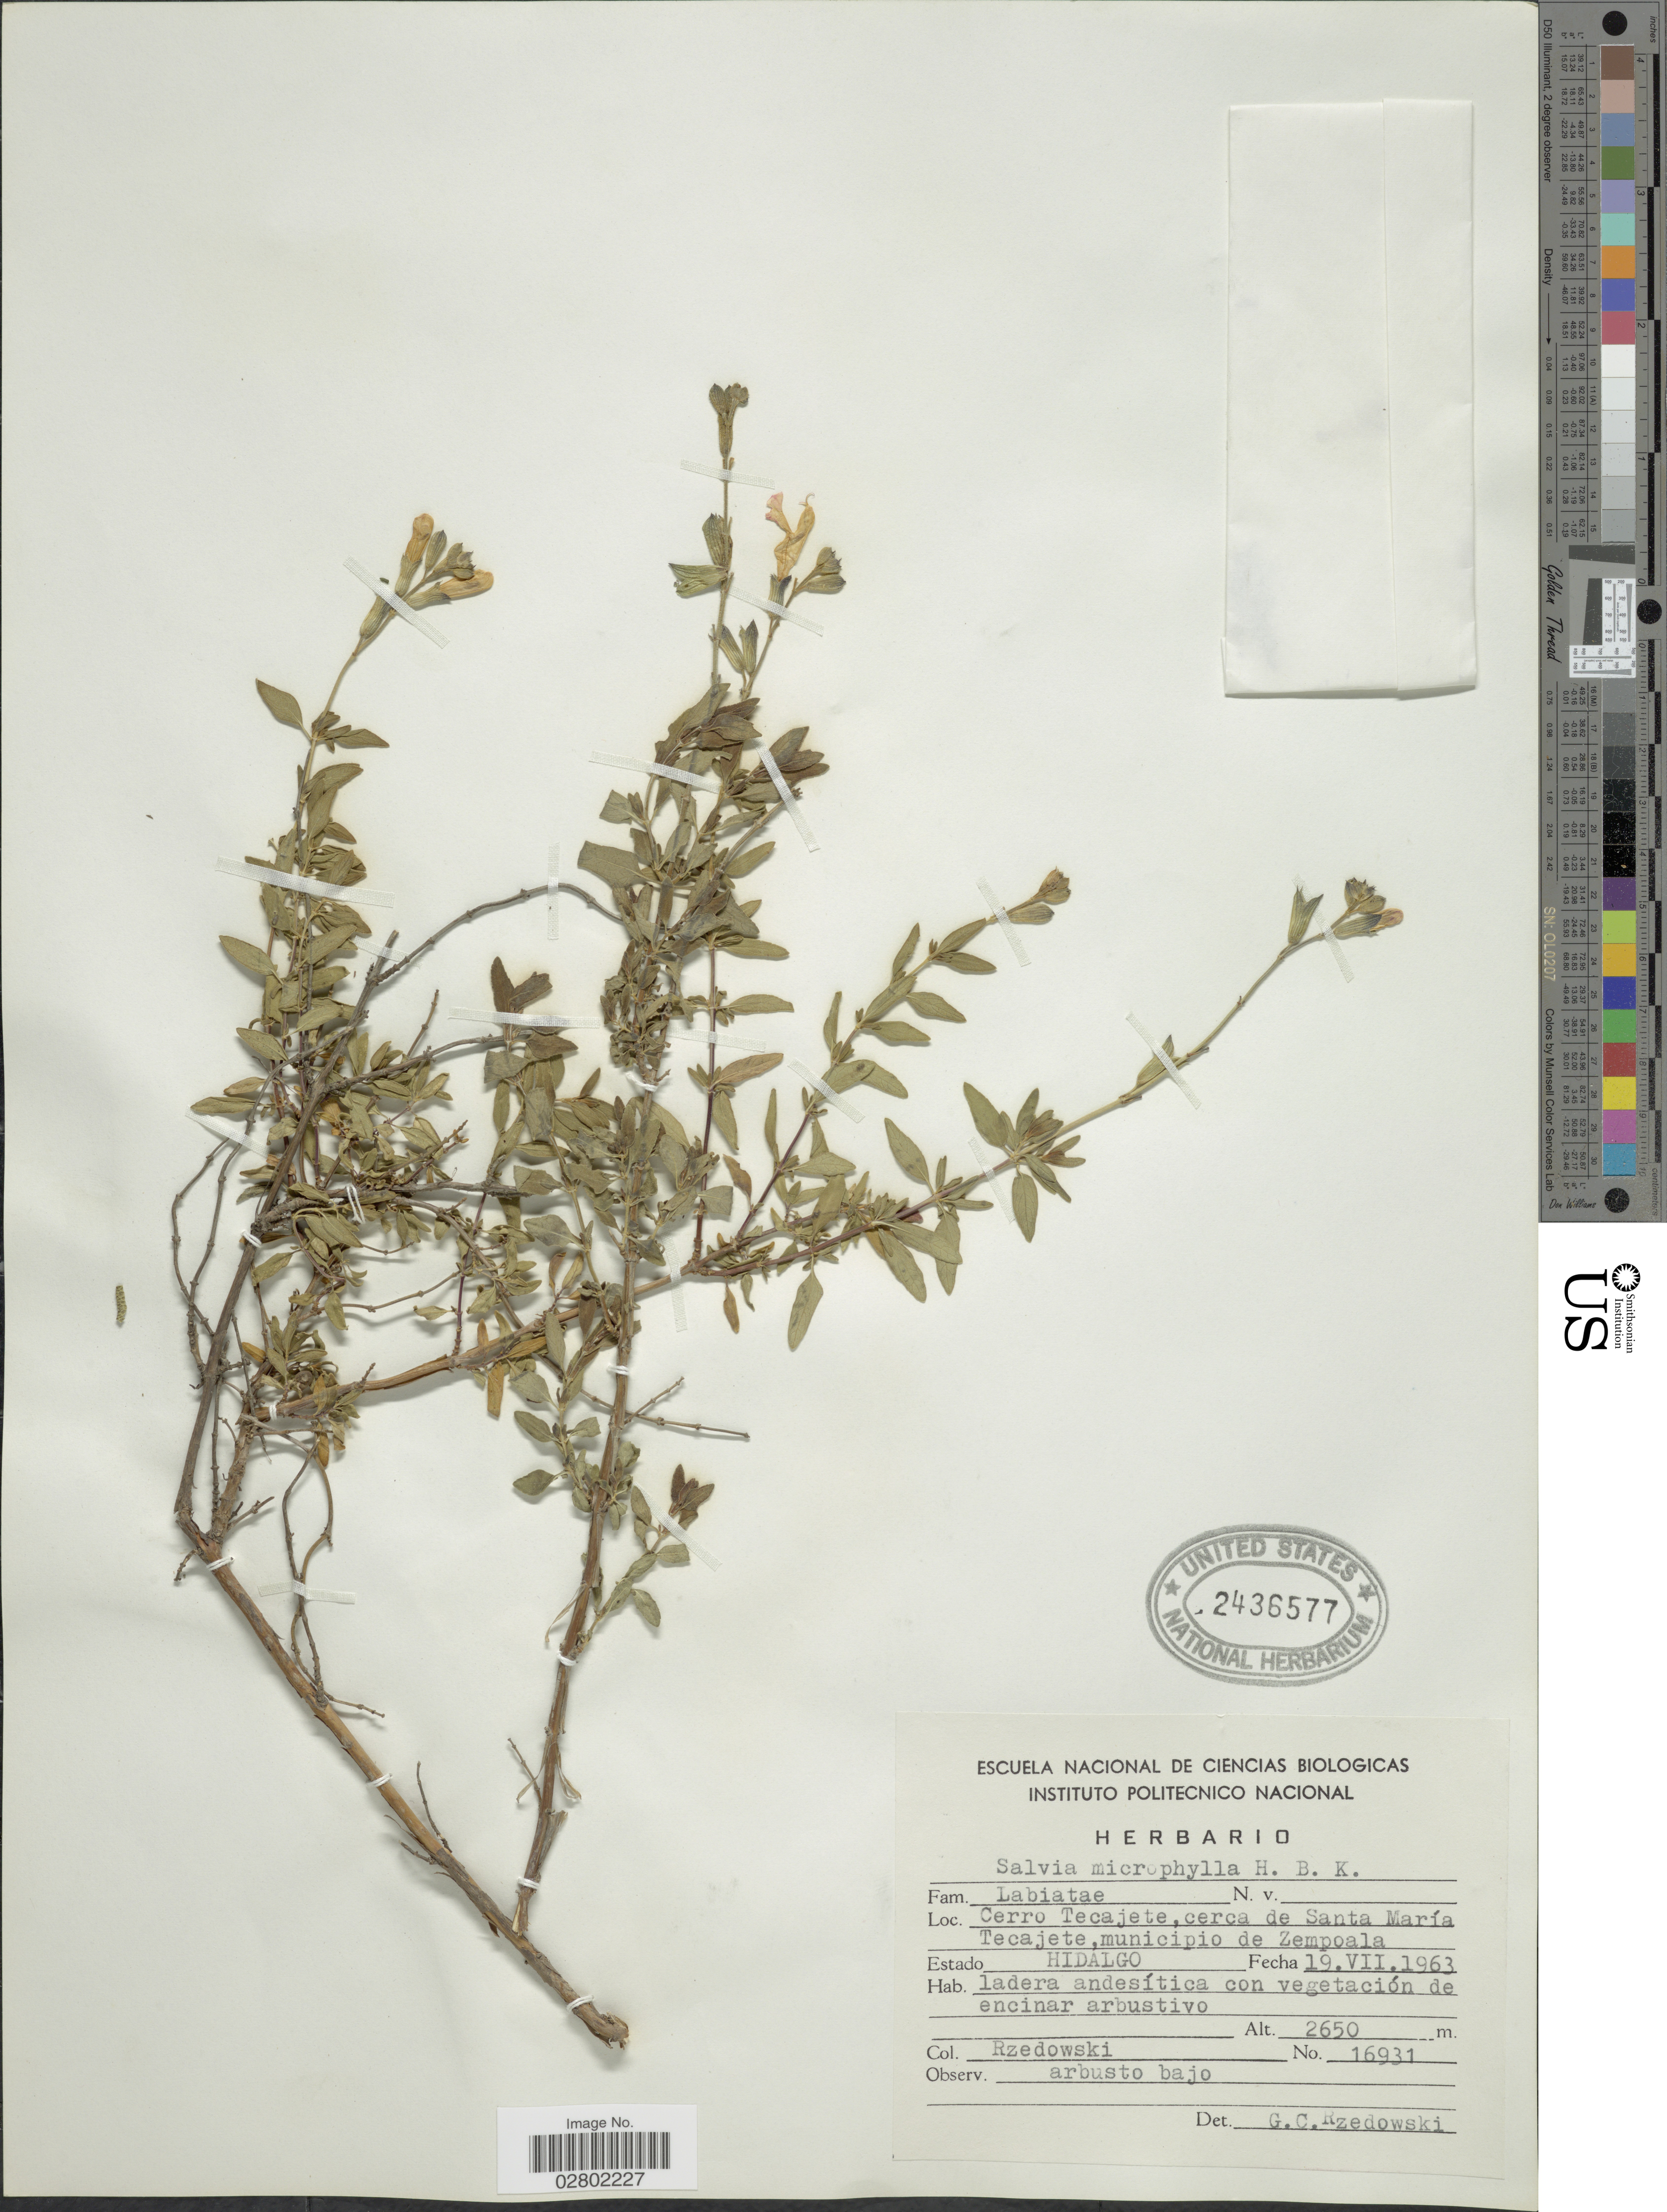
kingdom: Plantae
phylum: Tracheophyta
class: Magnoliopsida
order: Lamiales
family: Lamiaceae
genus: Salvia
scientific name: Salvia microphylla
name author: Kunth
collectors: Rzedowski, --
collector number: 16931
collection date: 1963-07-19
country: Mexico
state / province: Hidalgo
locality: Cerro Tecajete, cerca de Santa María Tecajete, municipio de Zempoala.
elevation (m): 2650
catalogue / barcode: US 2436577